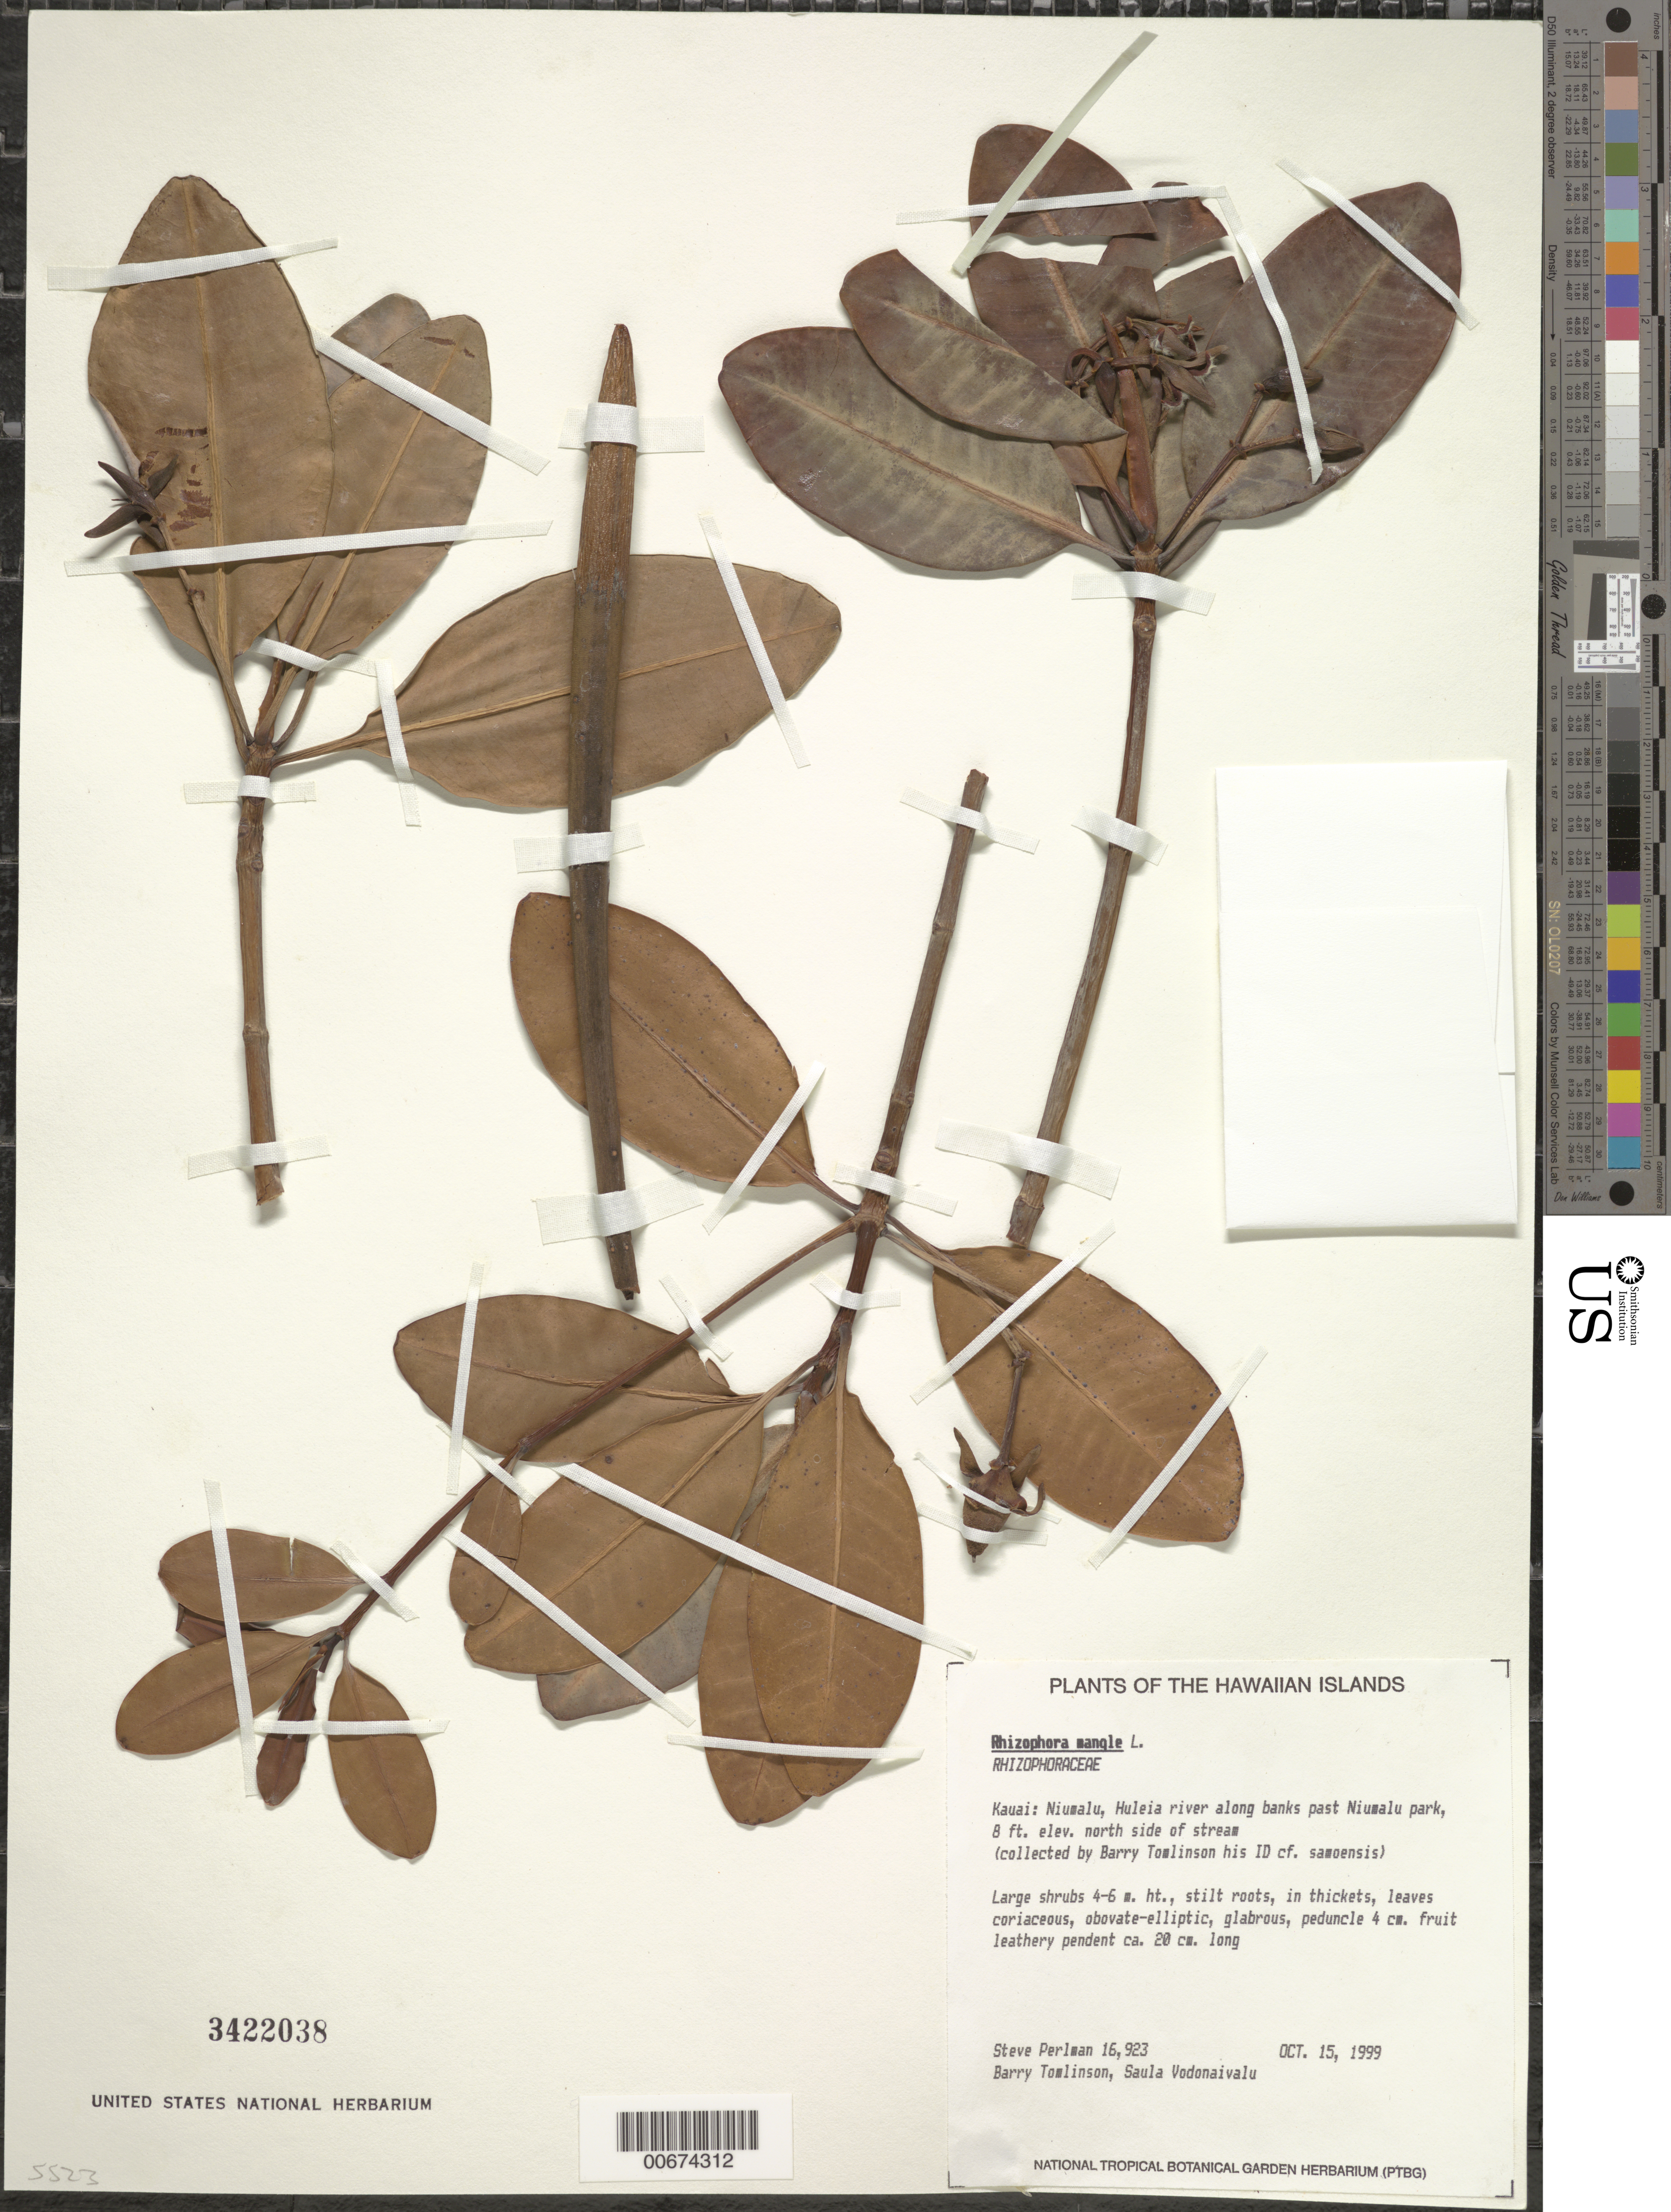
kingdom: Plantae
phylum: Tracheophyta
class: Magnoliopsida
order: Malpighiales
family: Rhizophoraceae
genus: Rhizophora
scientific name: Rhizophora mangle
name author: L.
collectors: S. P. Perlman, B. Tomlinson & S. Vodonaivalu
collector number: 16923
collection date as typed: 15 Oct 1999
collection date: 1999-10-15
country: United States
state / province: Hawaii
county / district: Kaui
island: Kaua'i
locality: Niumalu, Huleia river along banks past Niumalu park, north side of stream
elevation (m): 2.4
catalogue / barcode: US 3422038